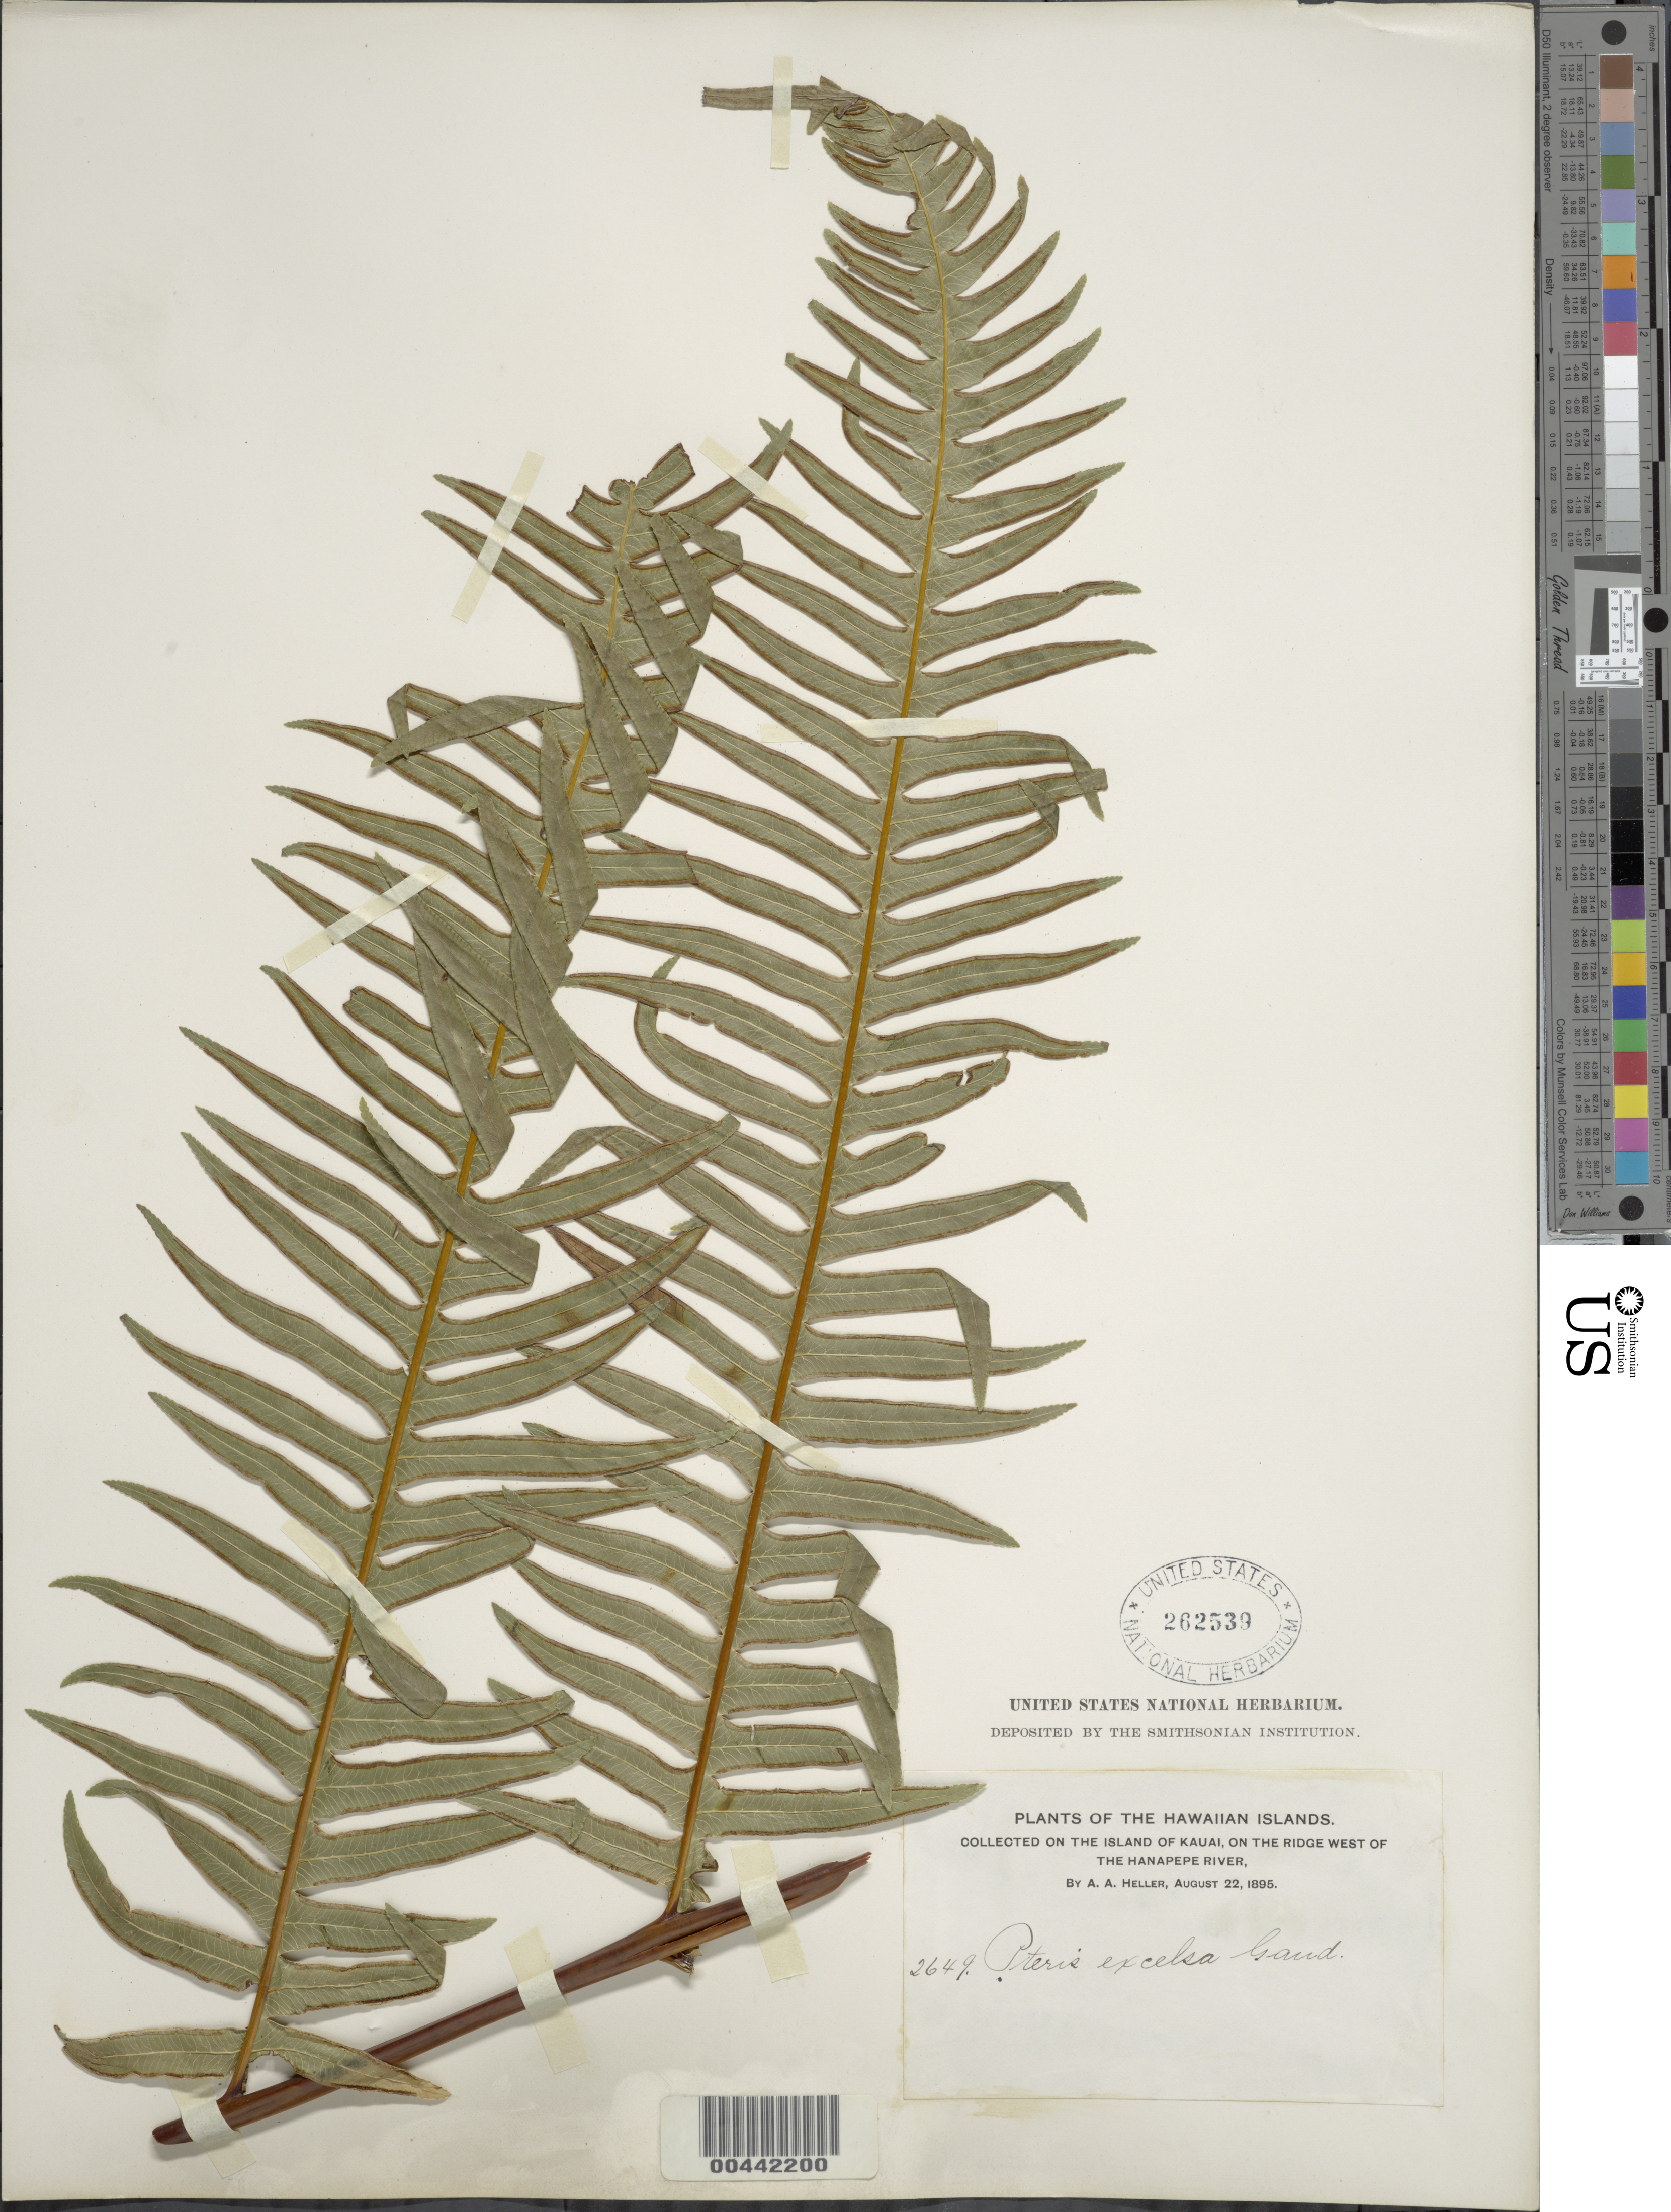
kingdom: Plantae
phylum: Tracheophyta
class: Polypodiopsida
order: Polypodiales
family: Pteridaceae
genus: Pteris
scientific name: Pteris terminalis var. terminalis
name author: Wall.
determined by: Wagner, W. L., (BOT), Smithsonian Institution - National Museum of Natural History (UNITED STATES)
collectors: A. A. Heller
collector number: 2649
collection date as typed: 22 Aug 1895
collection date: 1895-08-22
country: United States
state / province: Hawaii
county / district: Kauai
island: Kaua'i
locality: On the ridge W of the Hanapepe River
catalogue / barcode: US 262539